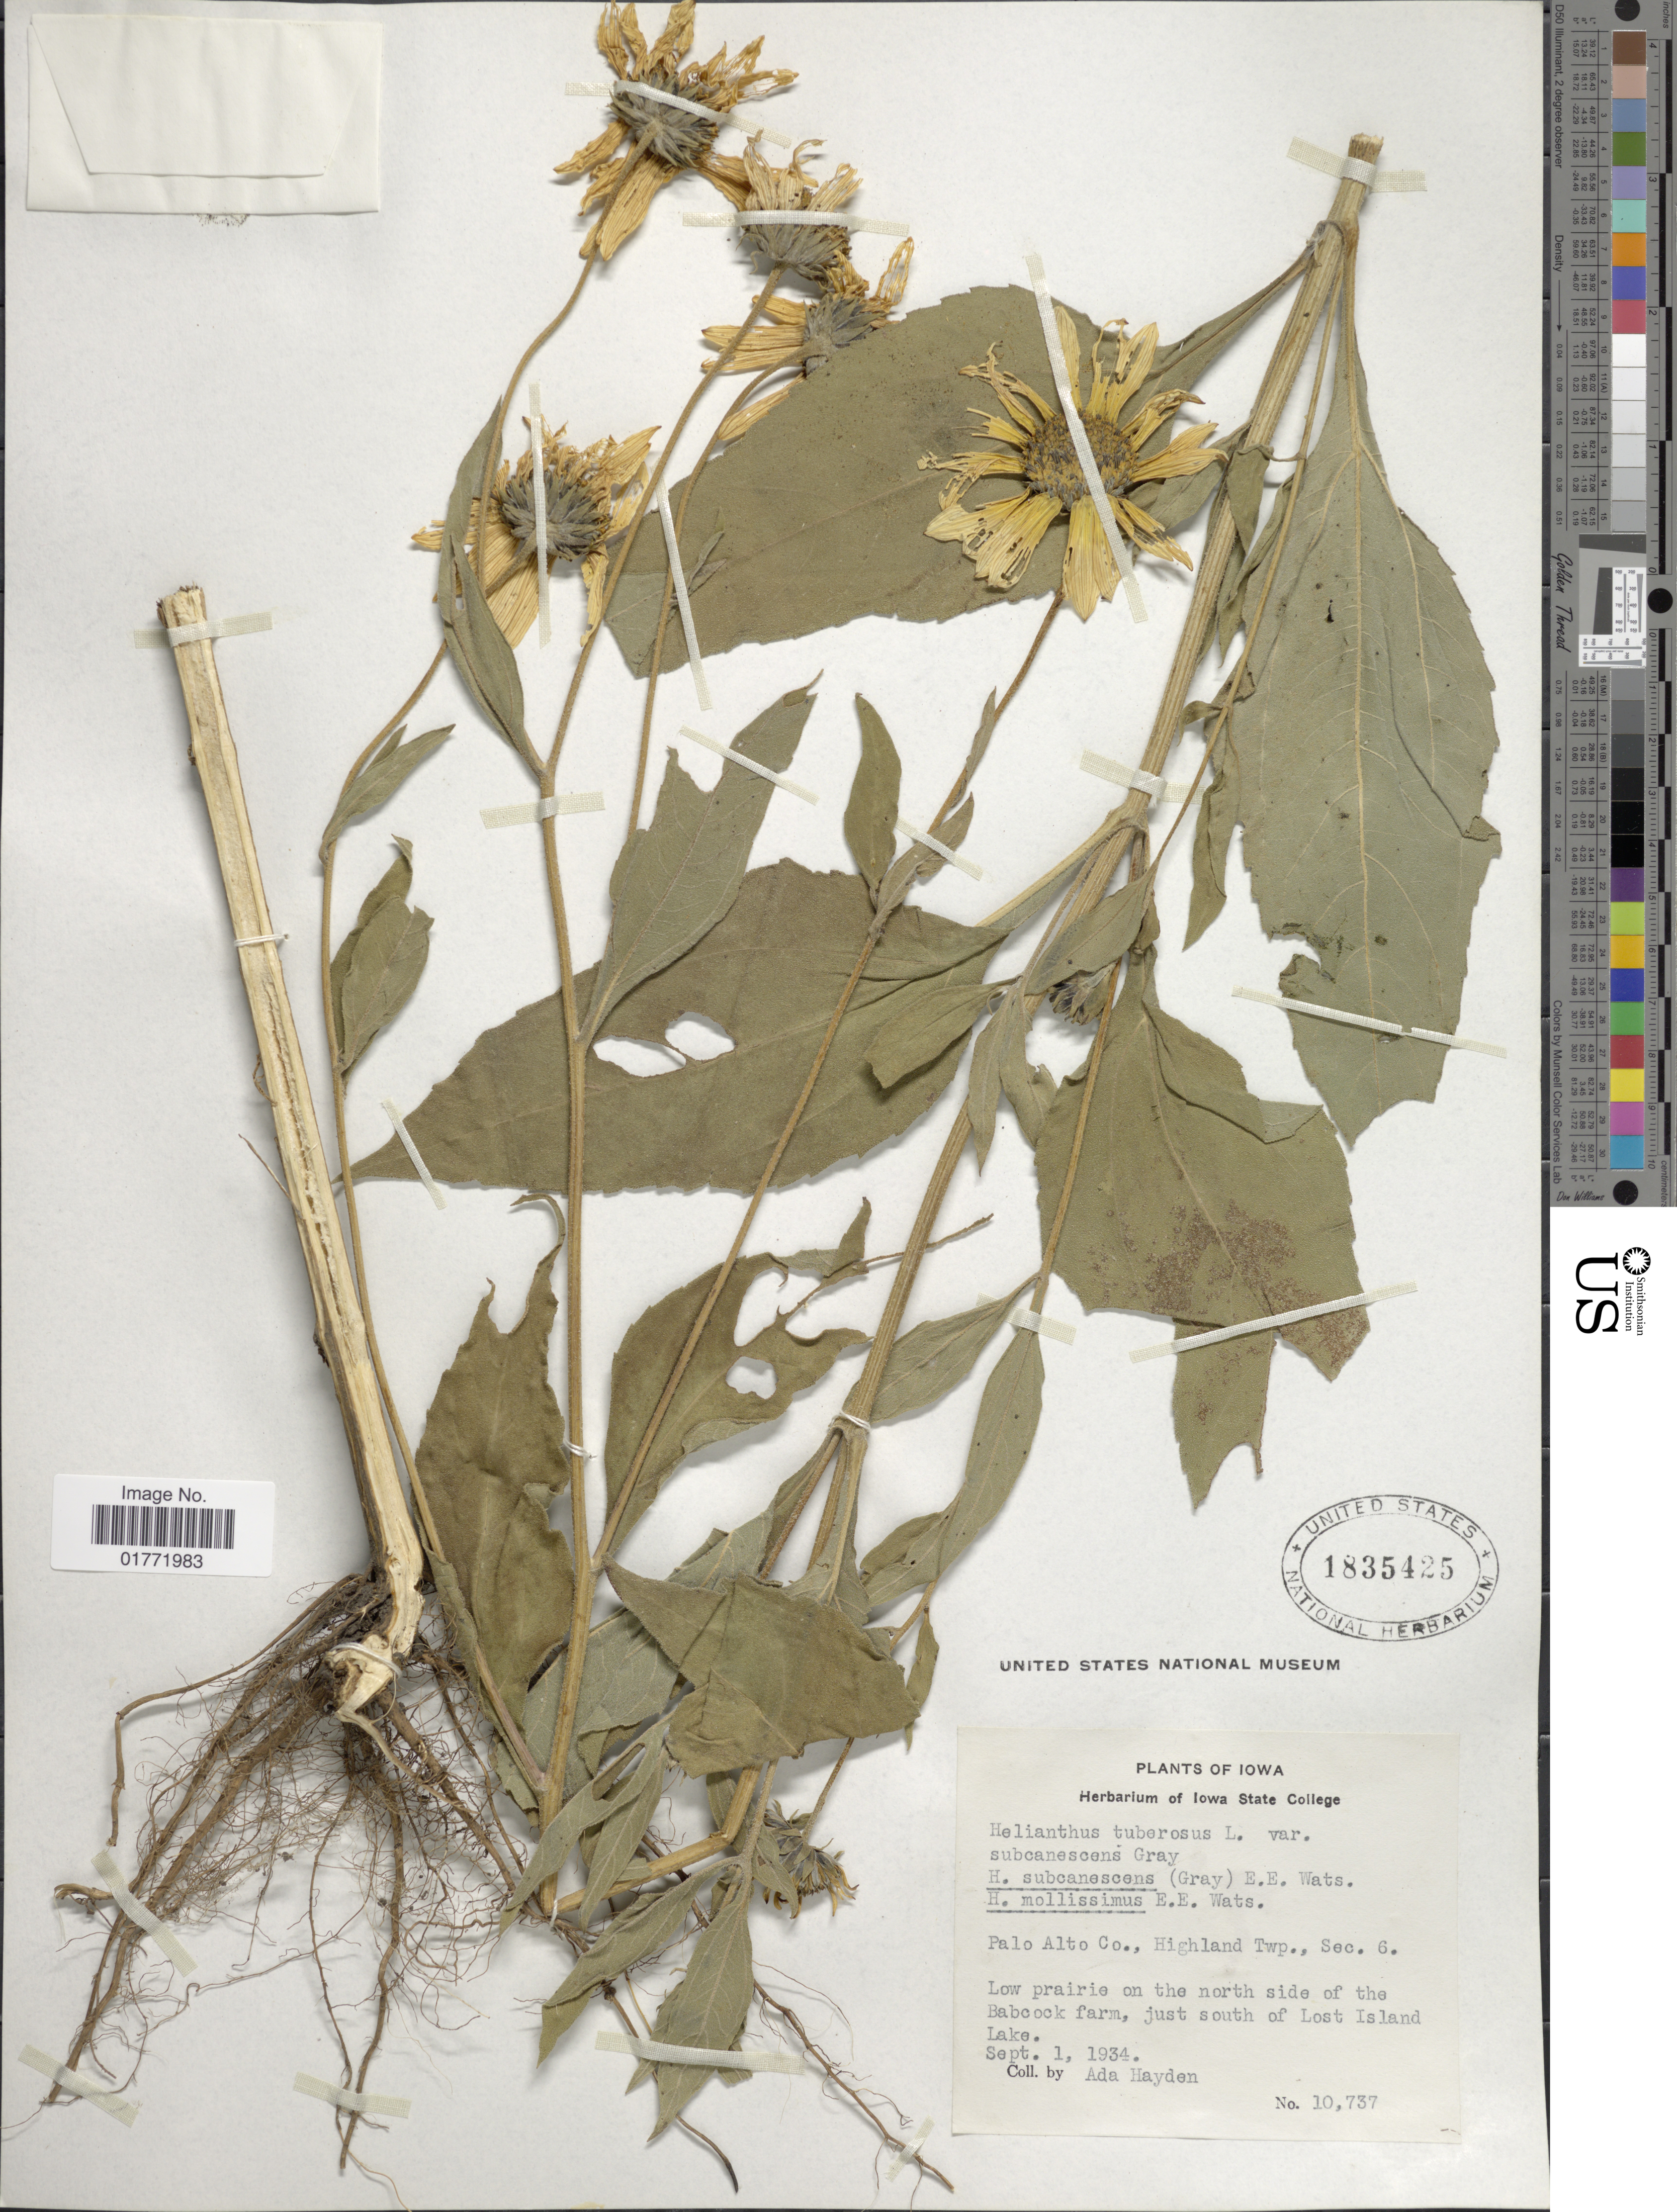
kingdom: Plantae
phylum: Tracheophyta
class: Magnoliopsida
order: Asterales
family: Asteraceae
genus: Helianthus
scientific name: Helianthus tuberosus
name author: L.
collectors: Ada Hayden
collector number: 10737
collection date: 1934-09-01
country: United States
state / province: Iowa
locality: Iowa. Palo Alto Co., Highland Twp., Sec. 6, Low prairie on the north side of the Babcock farm, just south of Lost Island Lake.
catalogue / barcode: US 1835425